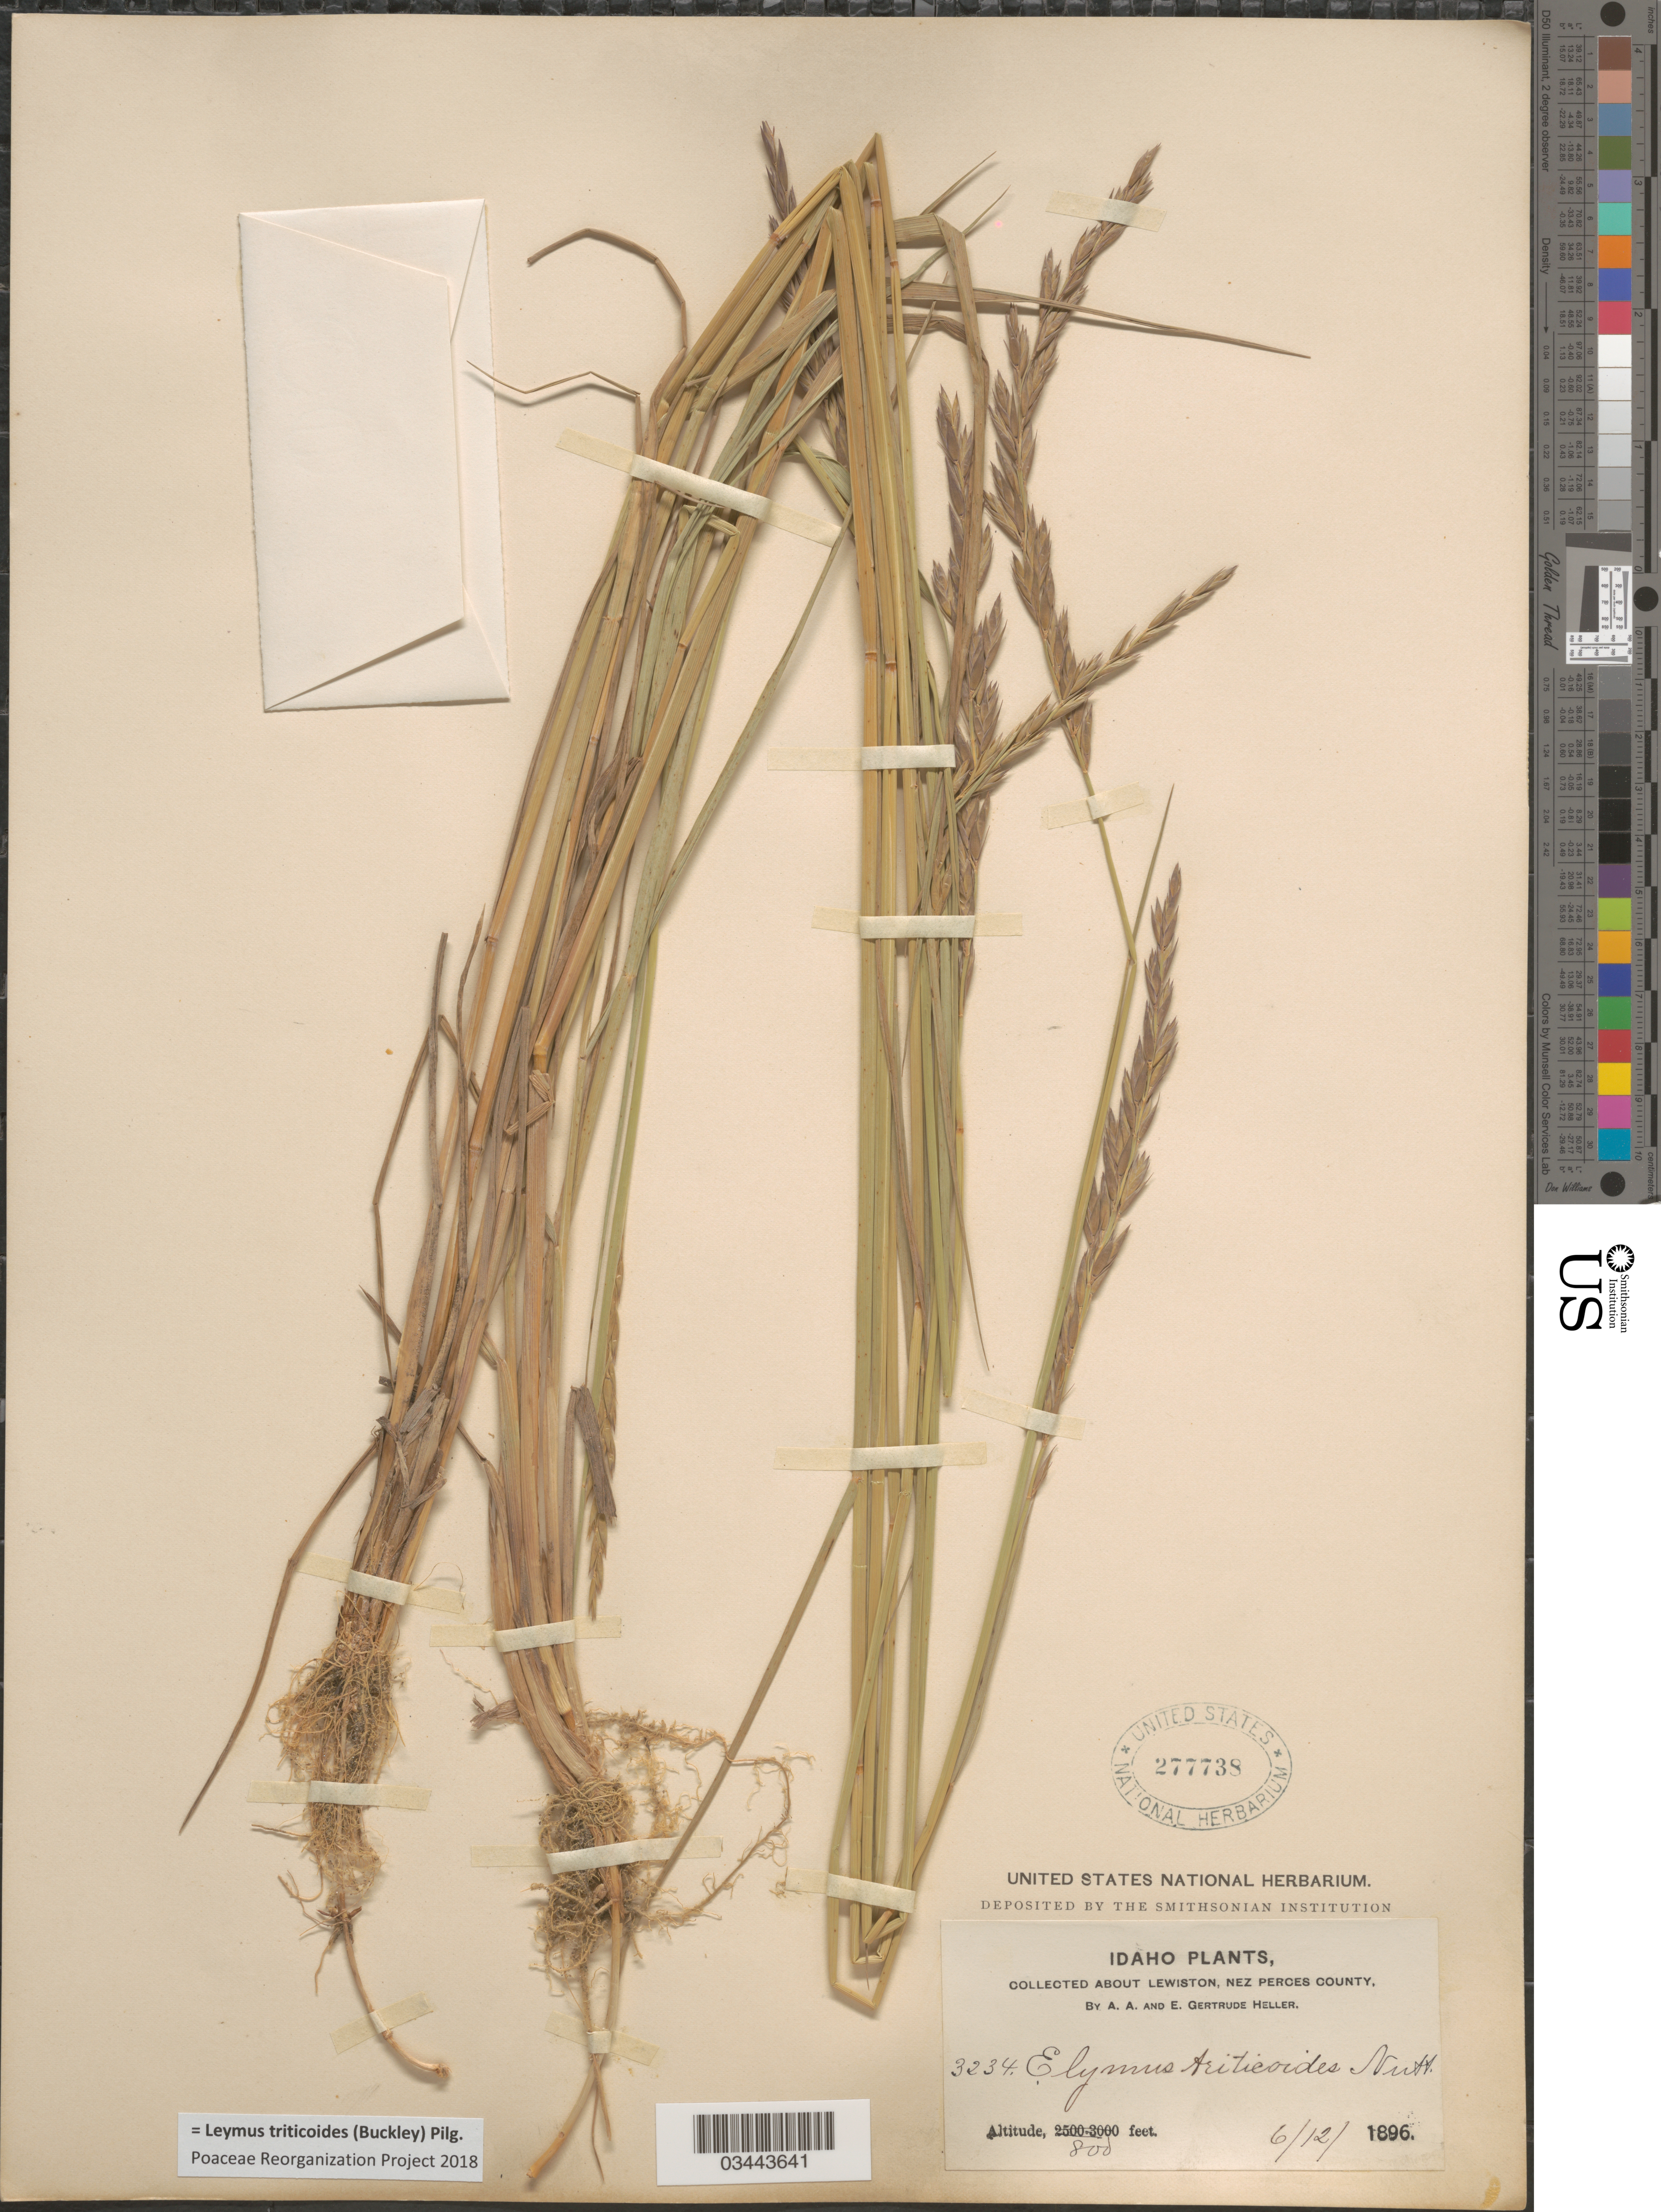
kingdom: Plantae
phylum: Tracheophyta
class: Liliopsida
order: Poales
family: Poaceae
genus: Leymus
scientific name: Leymus triticoides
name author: (Buckley) Pilg.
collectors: A. A. Heller & E. G. Heller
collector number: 3234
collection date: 1896-06-12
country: United States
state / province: Idaho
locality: About Lewiston, Nez Perces County.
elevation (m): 244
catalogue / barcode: US 277738